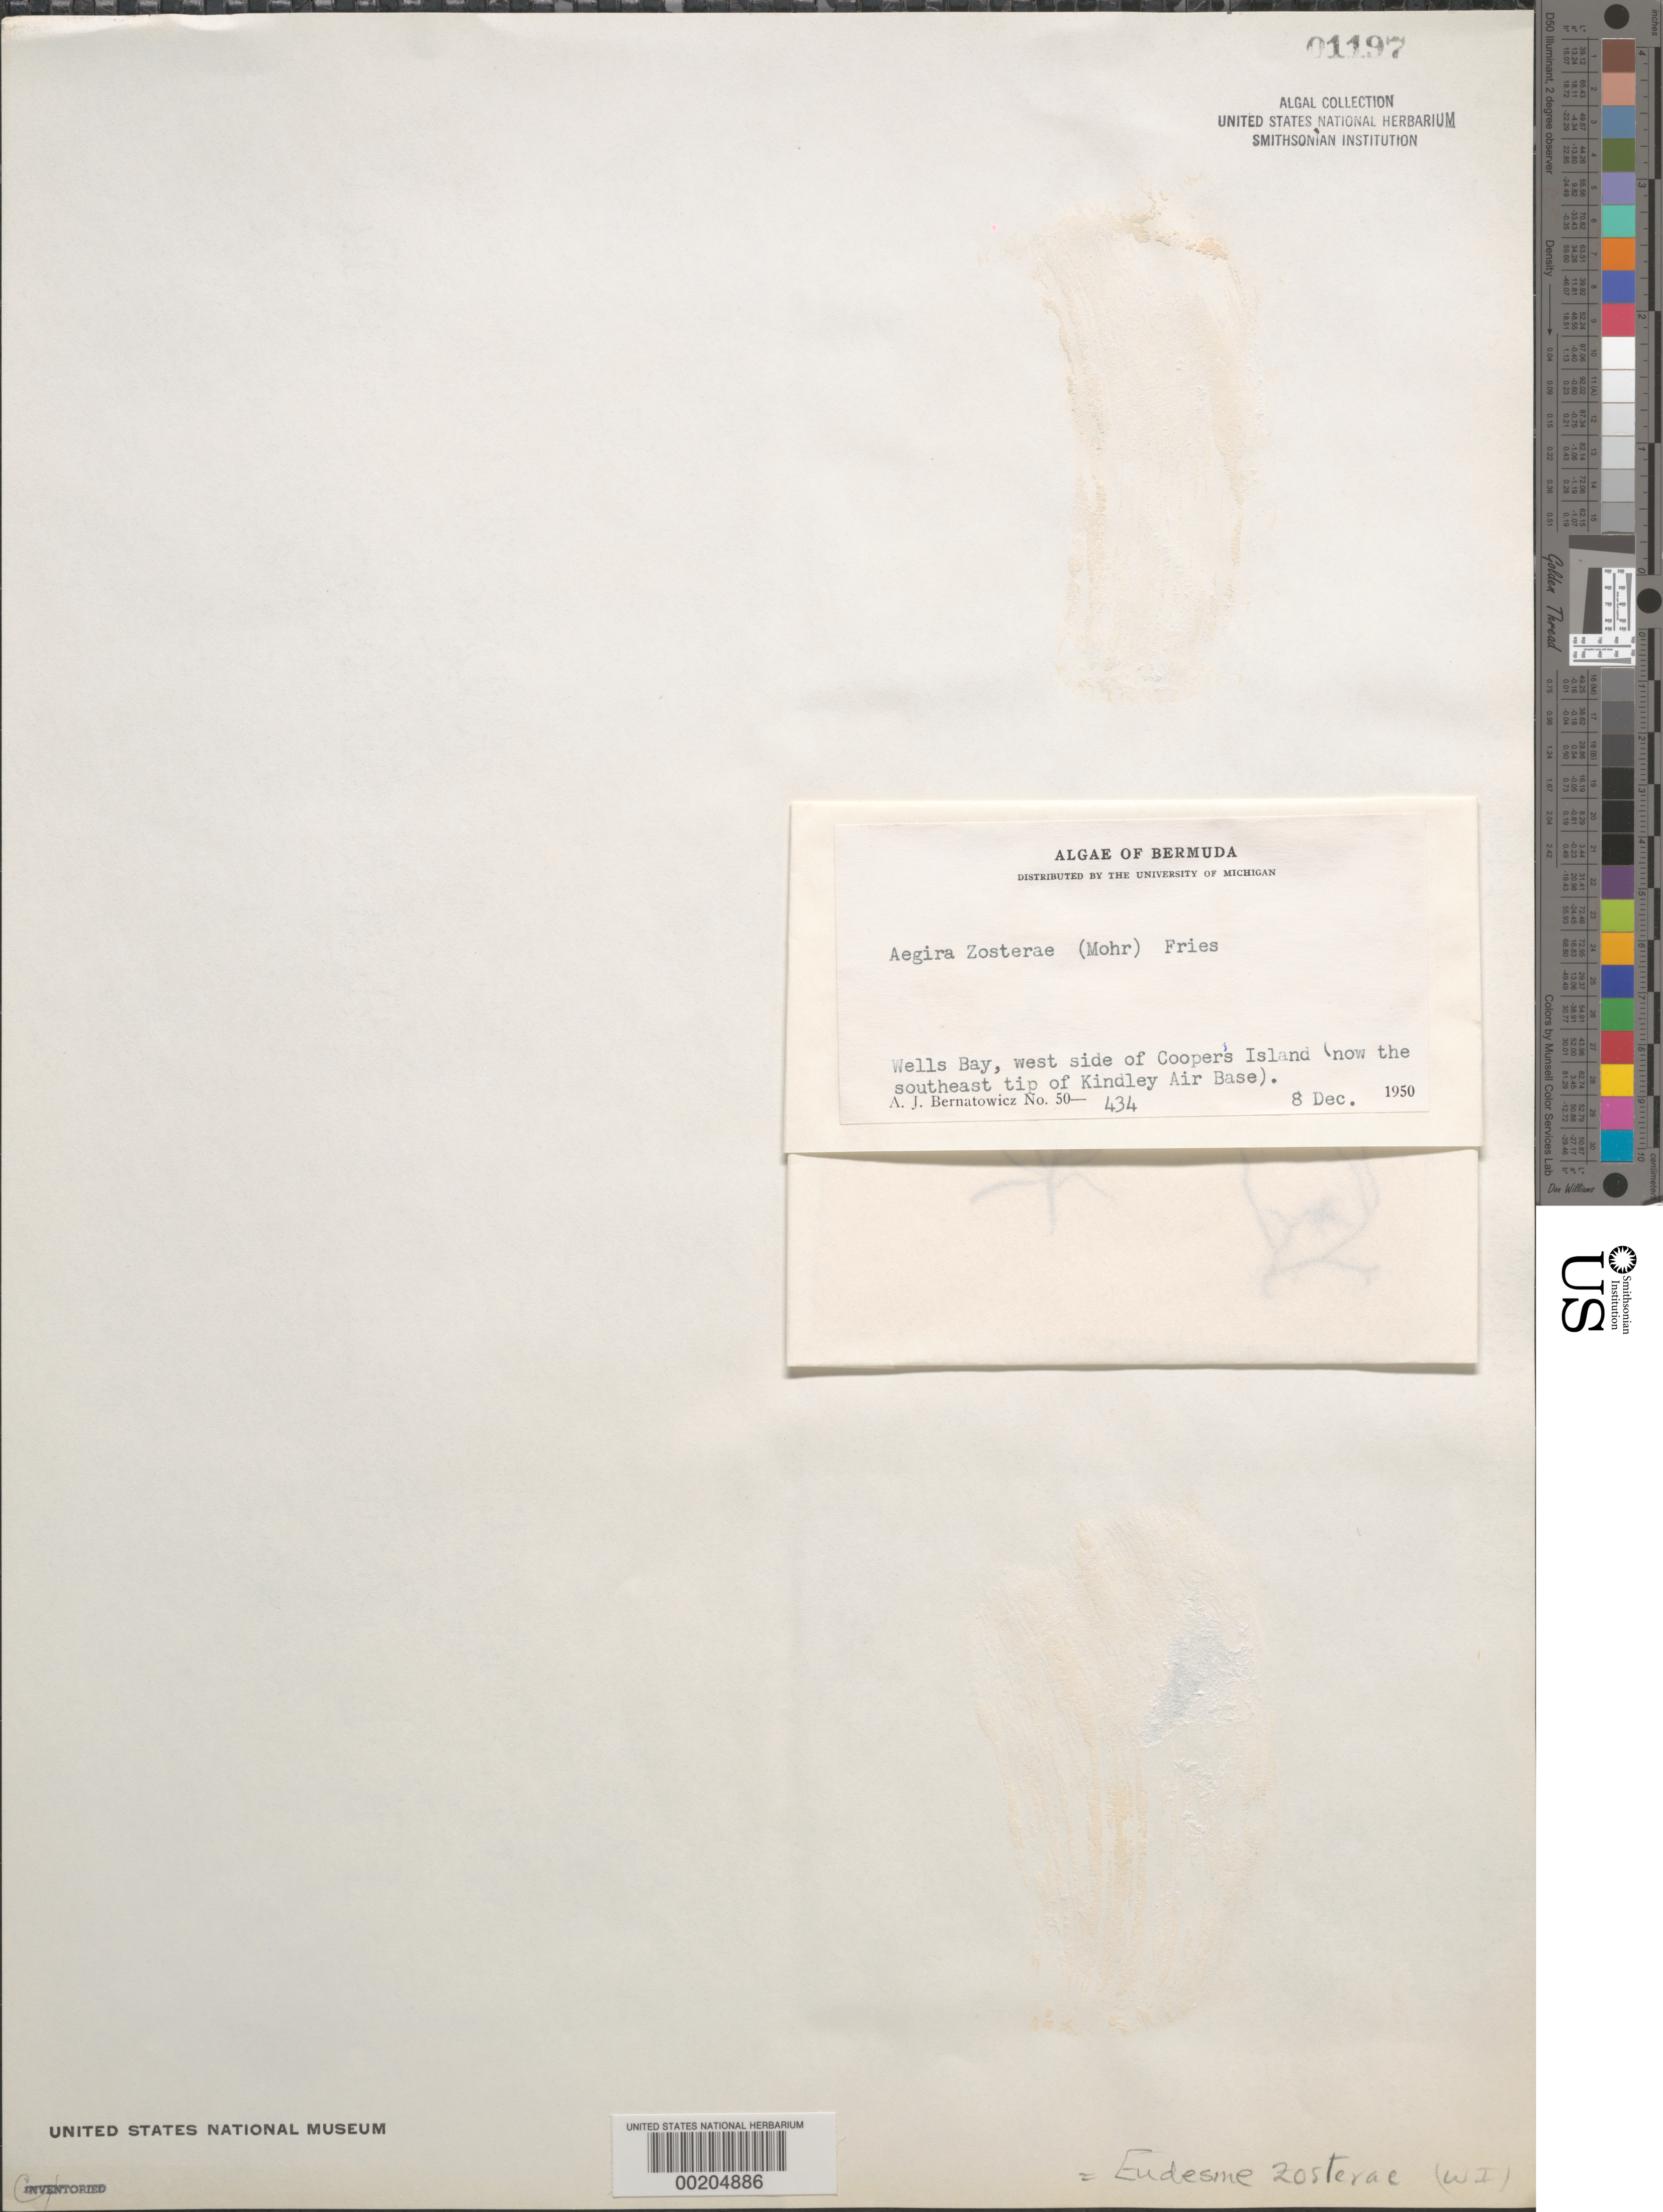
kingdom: Chromista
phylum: Ochrophyta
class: Phaeophyceae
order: Ectocarpales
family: Chordariaceae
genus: Cladosiphon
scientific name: Cladosiphon zosterae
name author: (J. Agardh) Kylin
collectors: A. Bernatowicz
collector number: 50-434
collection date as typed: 08 Dec 1950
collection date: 1950-12-08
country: Bermuda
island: Cooper's Island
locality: Well's Bay, southeast of Kindley Air Base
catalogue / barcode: US 1197